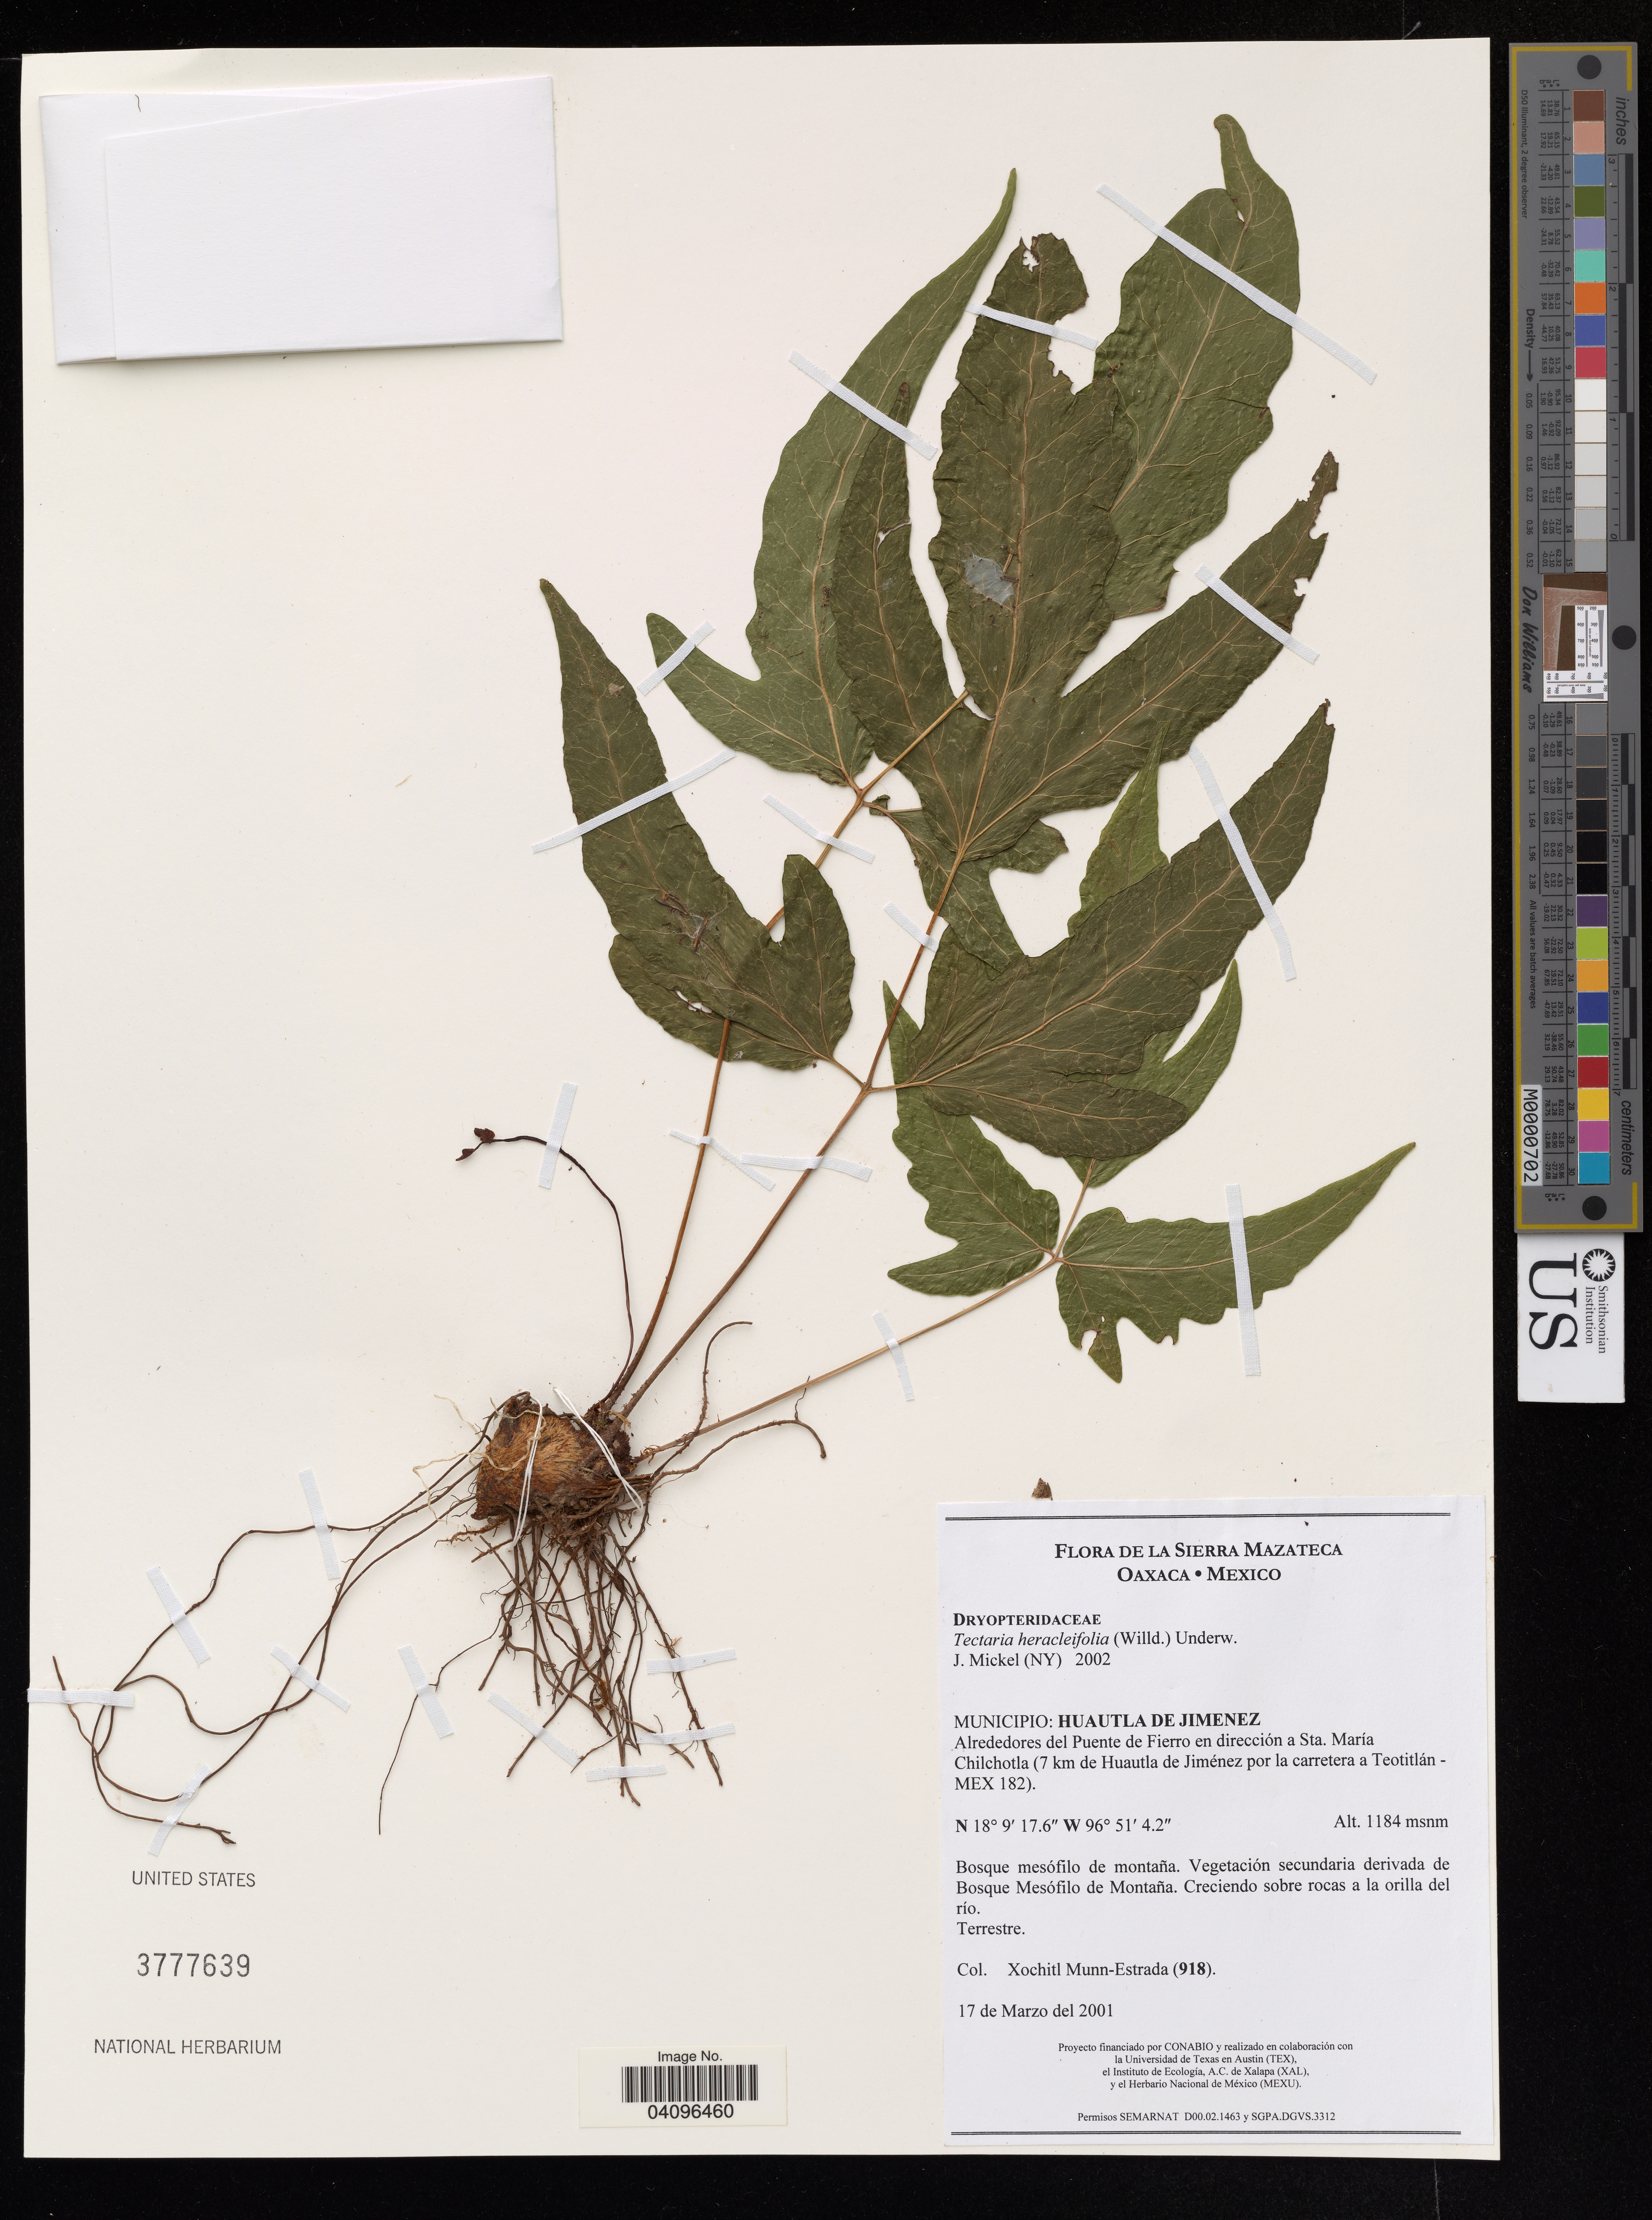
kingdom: Plantae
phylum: Tracheophyta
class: Polypodiopsida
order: Polypodiales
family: Tectariaceae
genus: Tectaria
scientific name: Tectaria heracleifolia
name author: (Willd.) Underw.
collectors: X. Munn-Estrada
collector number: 918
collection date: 2001-03-17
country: Mexico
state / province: Oaxaca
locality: Municipio: Huautla de Jimenez. Alrededores del Puente de Fierro en dirección a Sta. María Chilchotla (7 km de Huautla de Jiménez por la carretera a Teotitlán - MEX 182).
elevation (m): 1184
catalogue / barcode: US 3777639